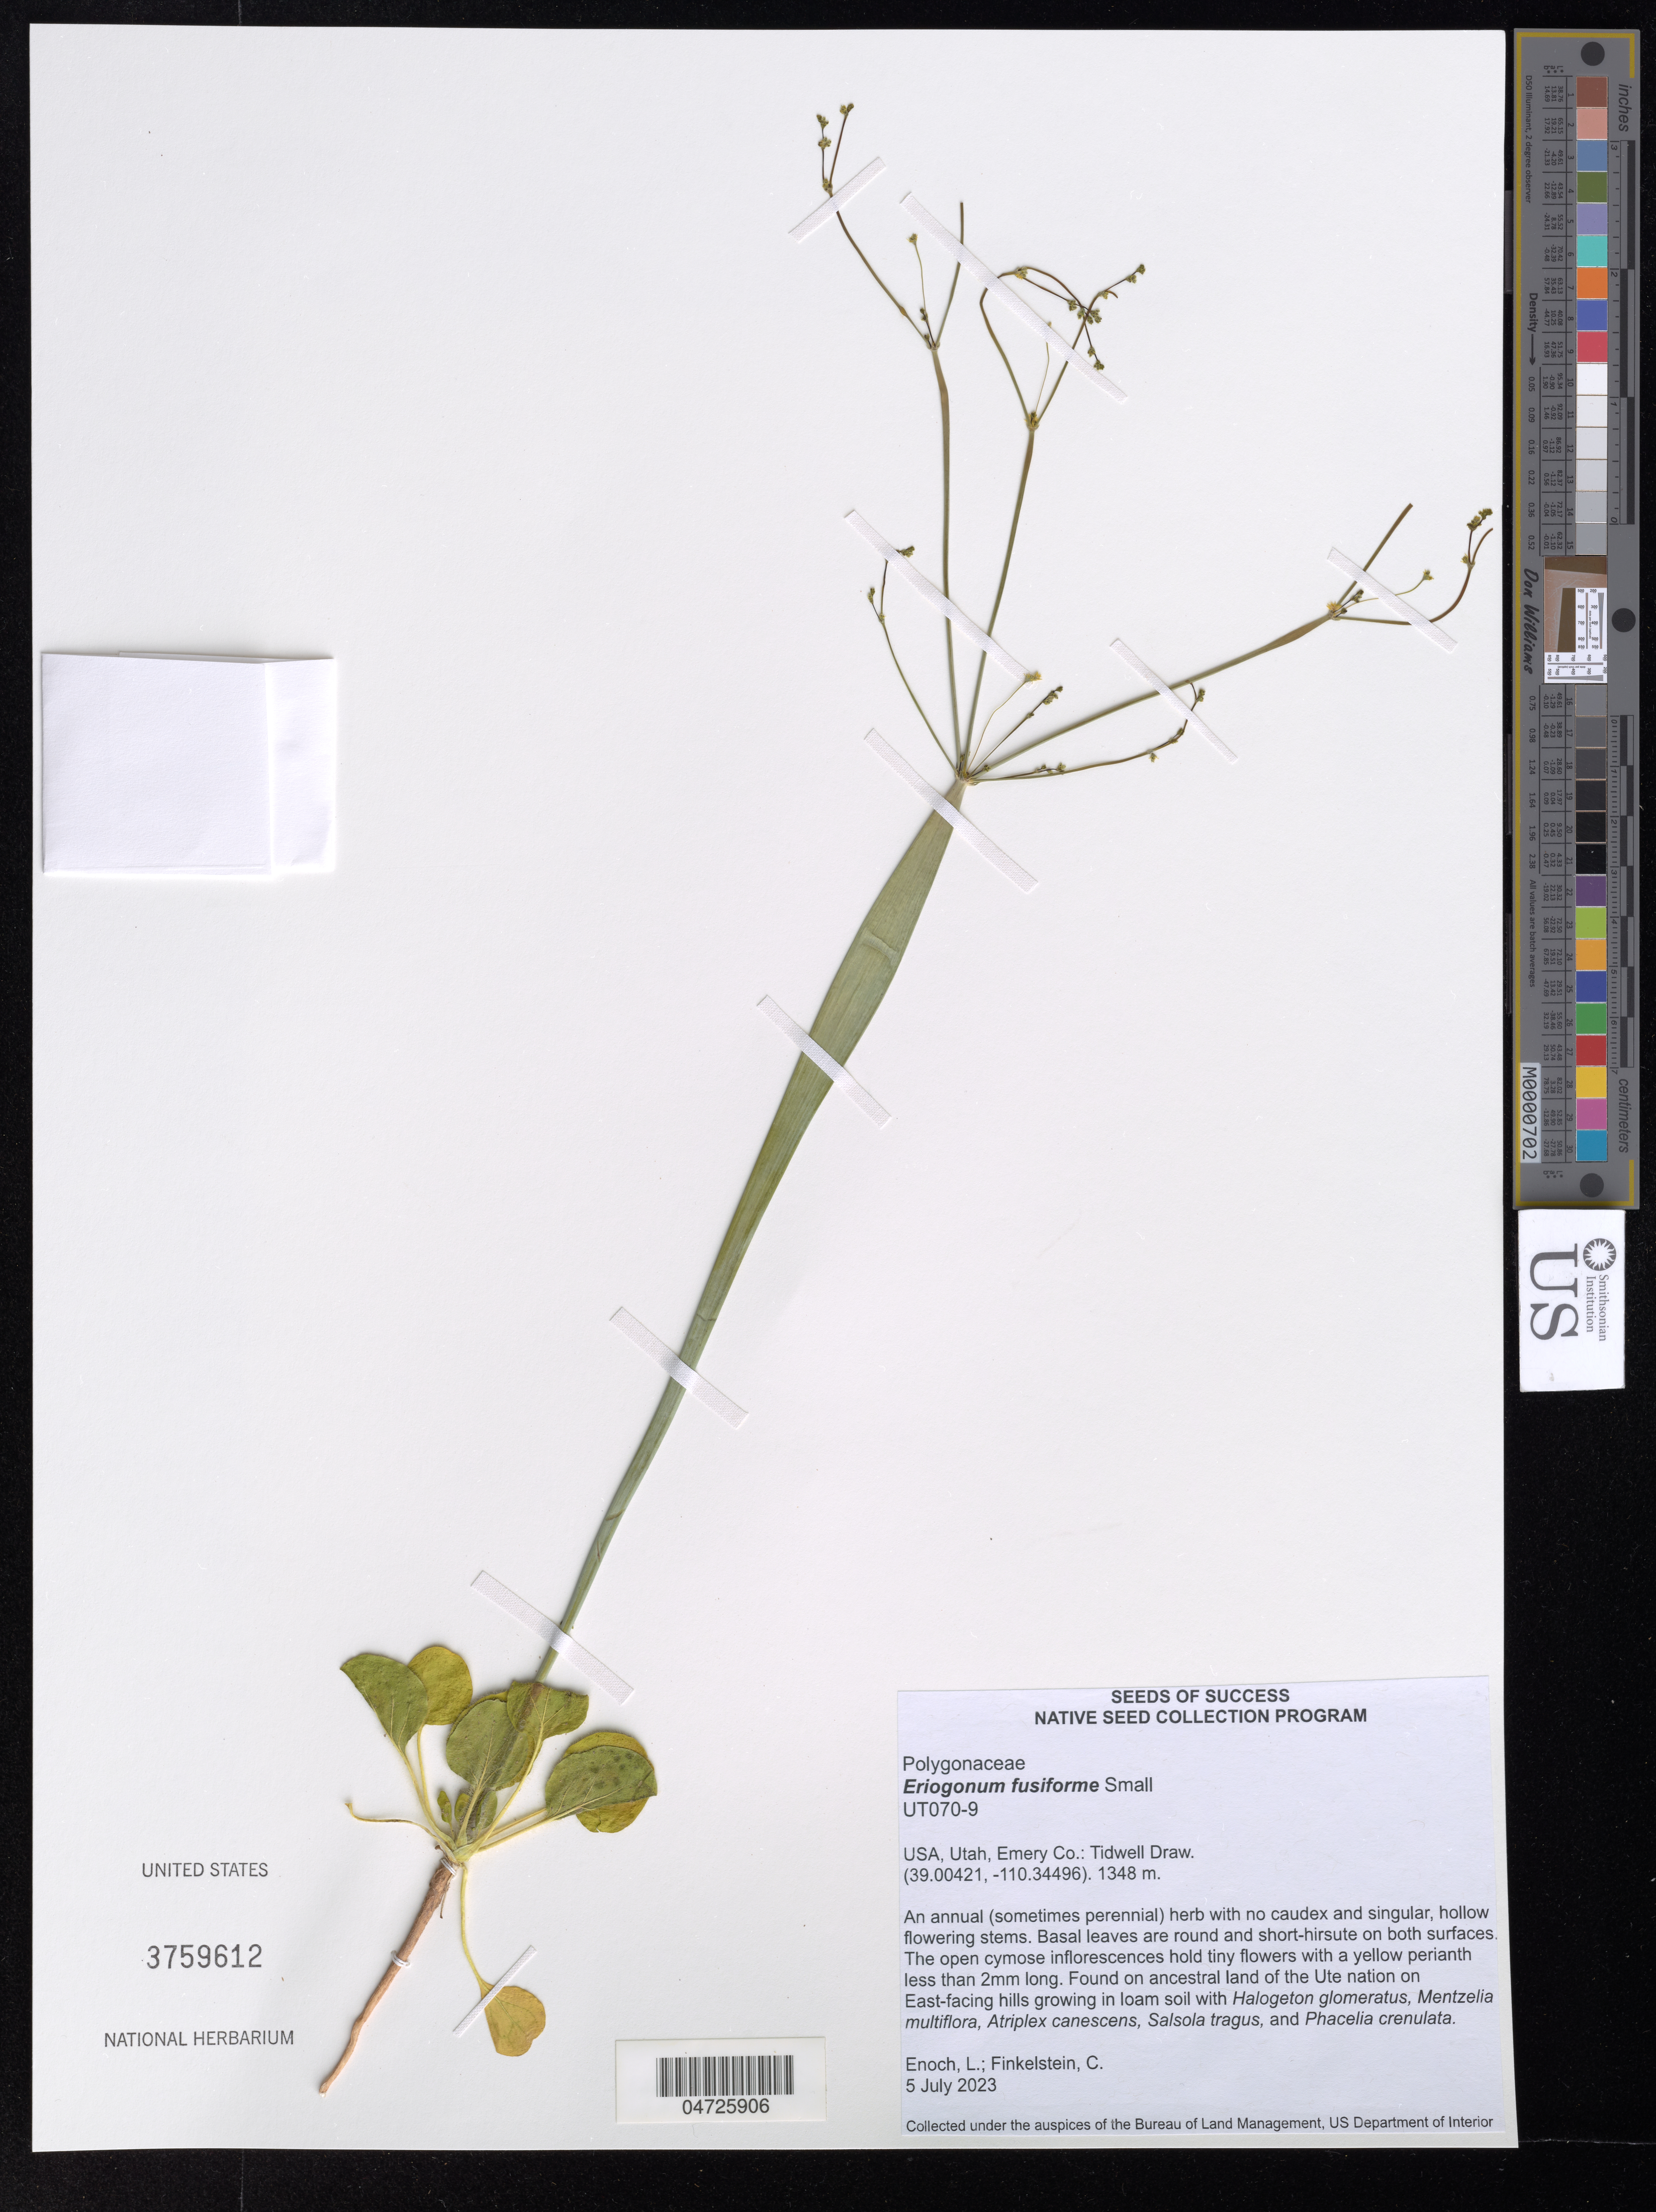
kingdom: Plantae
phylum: Tracheophyta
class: Magnoliopsida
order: Caryophyllales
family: Polygonaceae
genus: Eriogonum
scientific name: Eriogonum fusiforme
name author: Small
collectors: L. Enoch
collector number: UT070-9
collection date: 2023-07-05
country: United States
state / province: Utah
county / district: Emery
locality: Emery Co.: Tidwell Draw.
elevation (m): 1348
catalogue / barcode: US 3759612